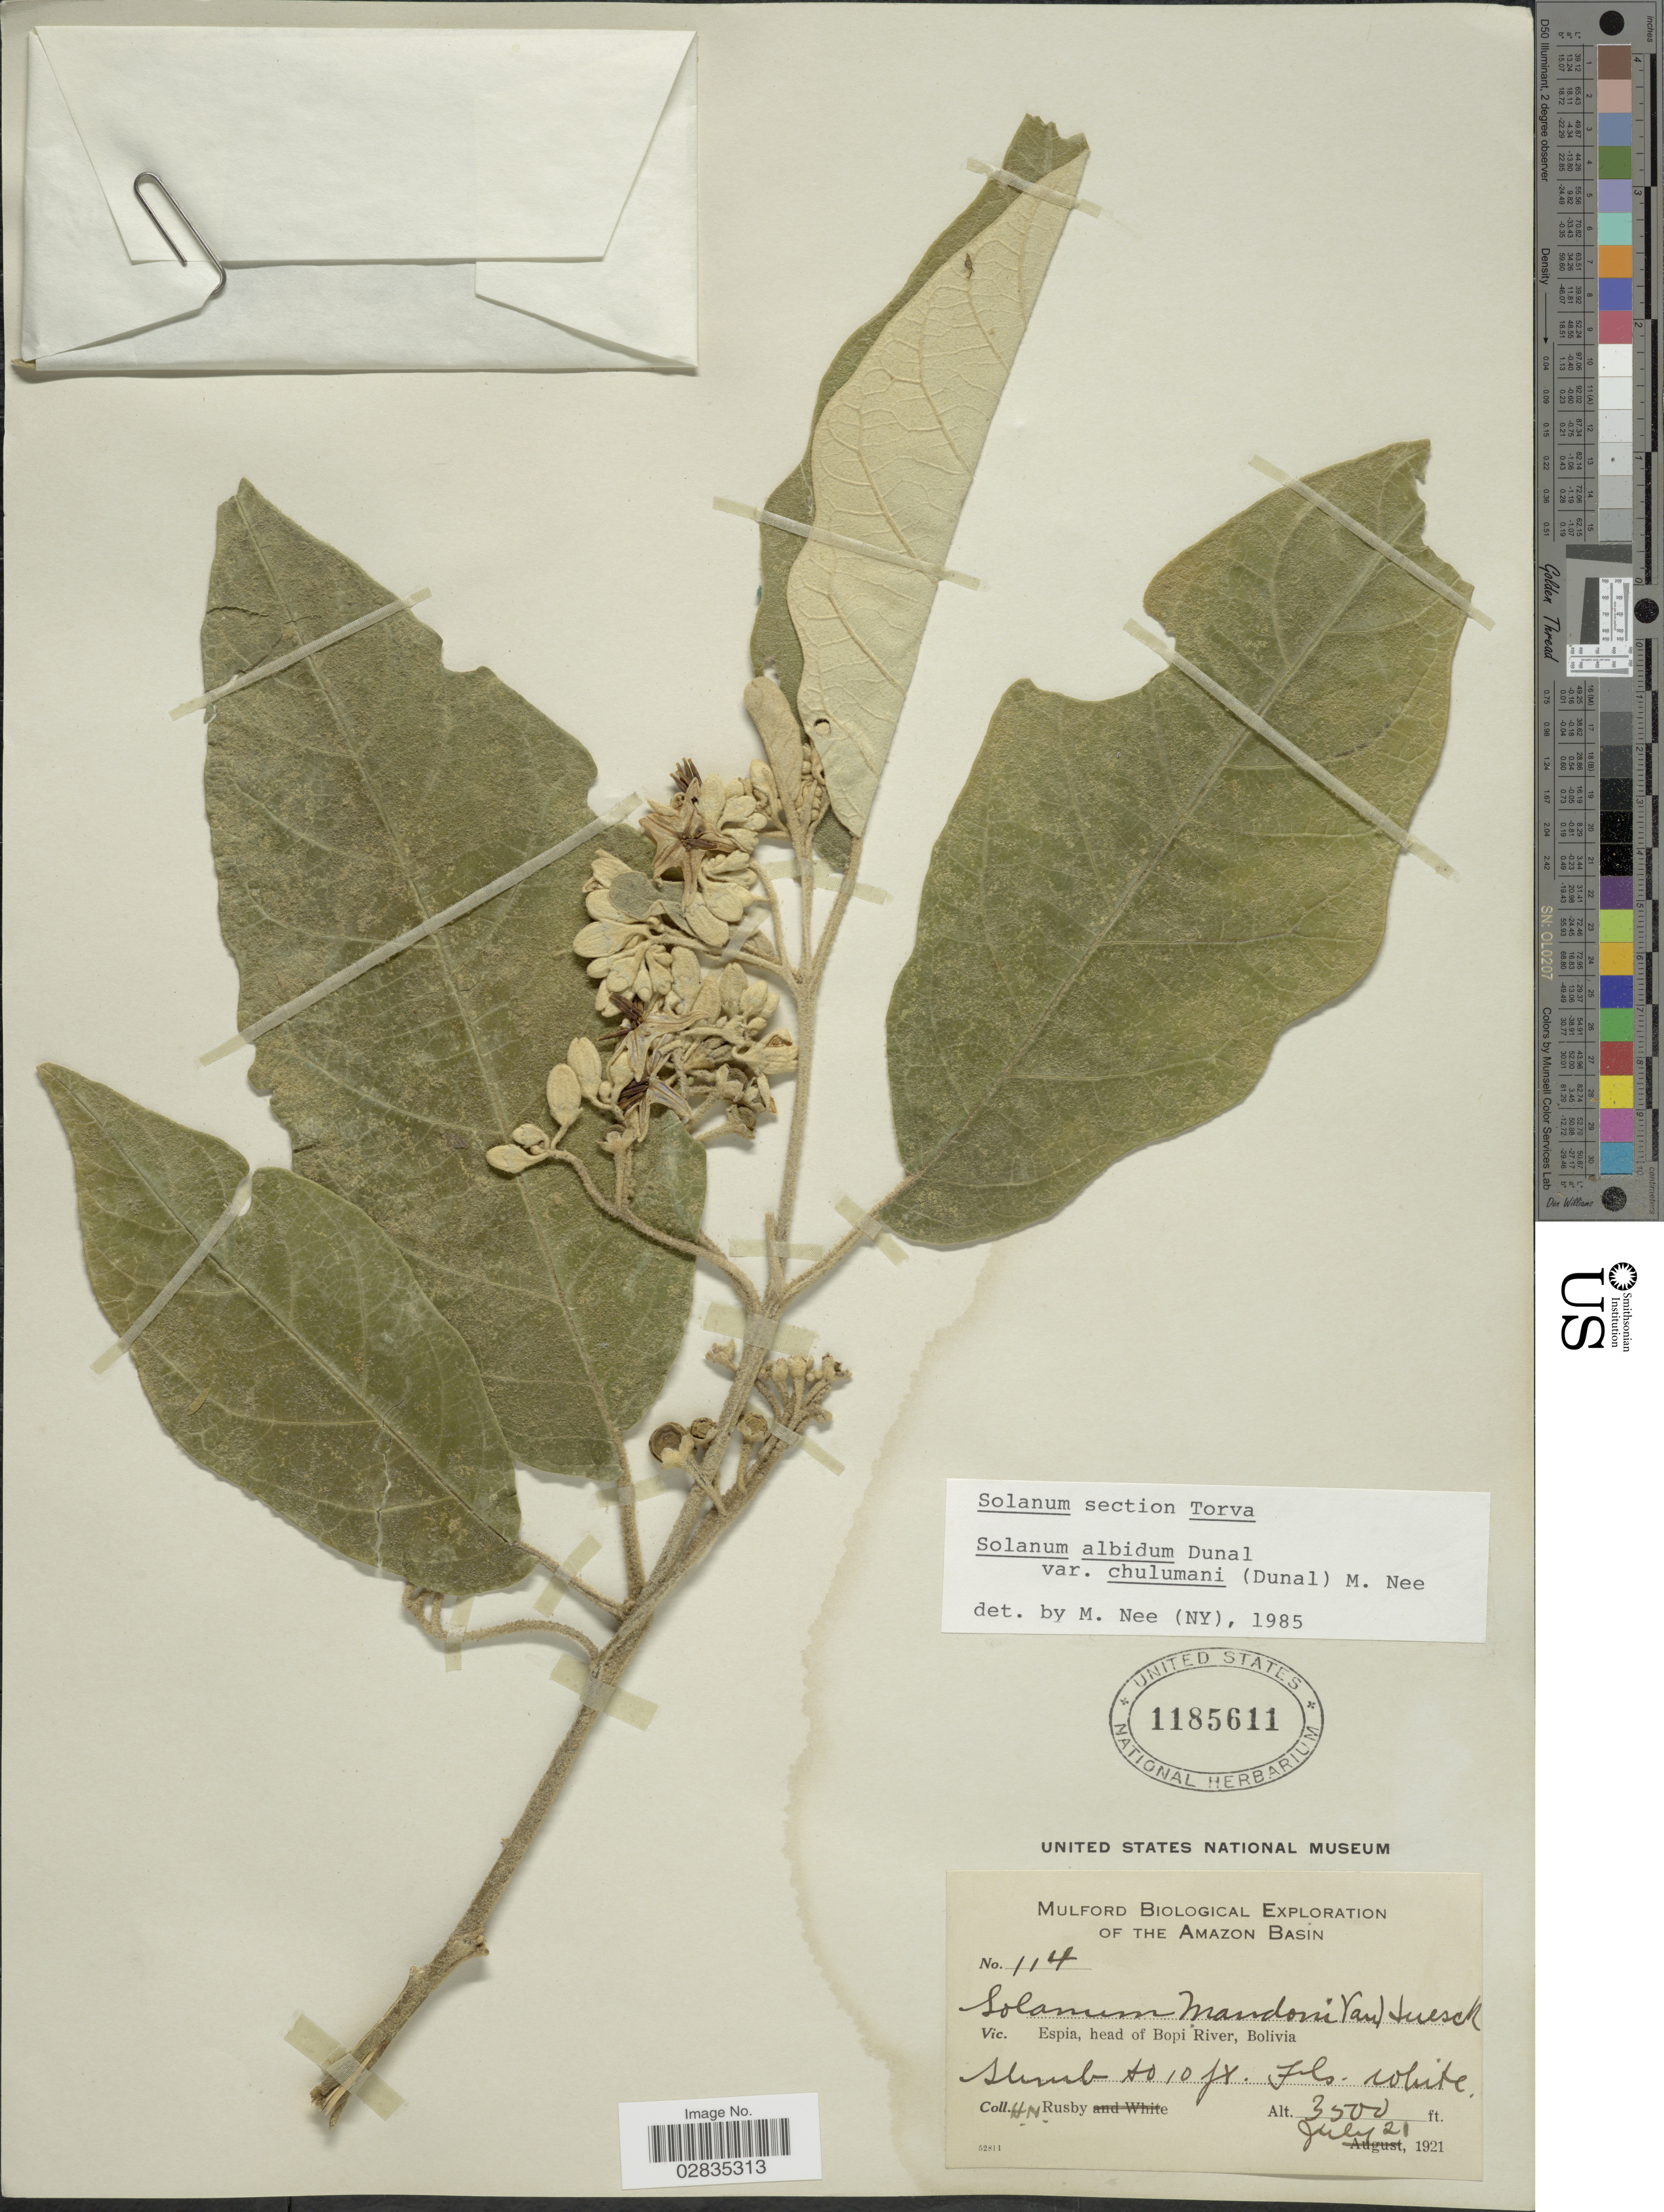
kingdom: Plantae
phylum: Tracheophyta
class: Magnoliopsida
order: Solanales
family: Solanaceae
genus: Solanum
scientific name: Solanum albidum var. chulumani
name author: (Dunal) M. Nee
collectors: H. H. Rusby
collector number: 114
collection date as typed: July 21, 1921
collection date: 1921-07-21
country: Bolivia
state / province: La Paz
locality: Espia, head of Bopi River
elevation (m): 1067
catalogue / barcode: US 1185611